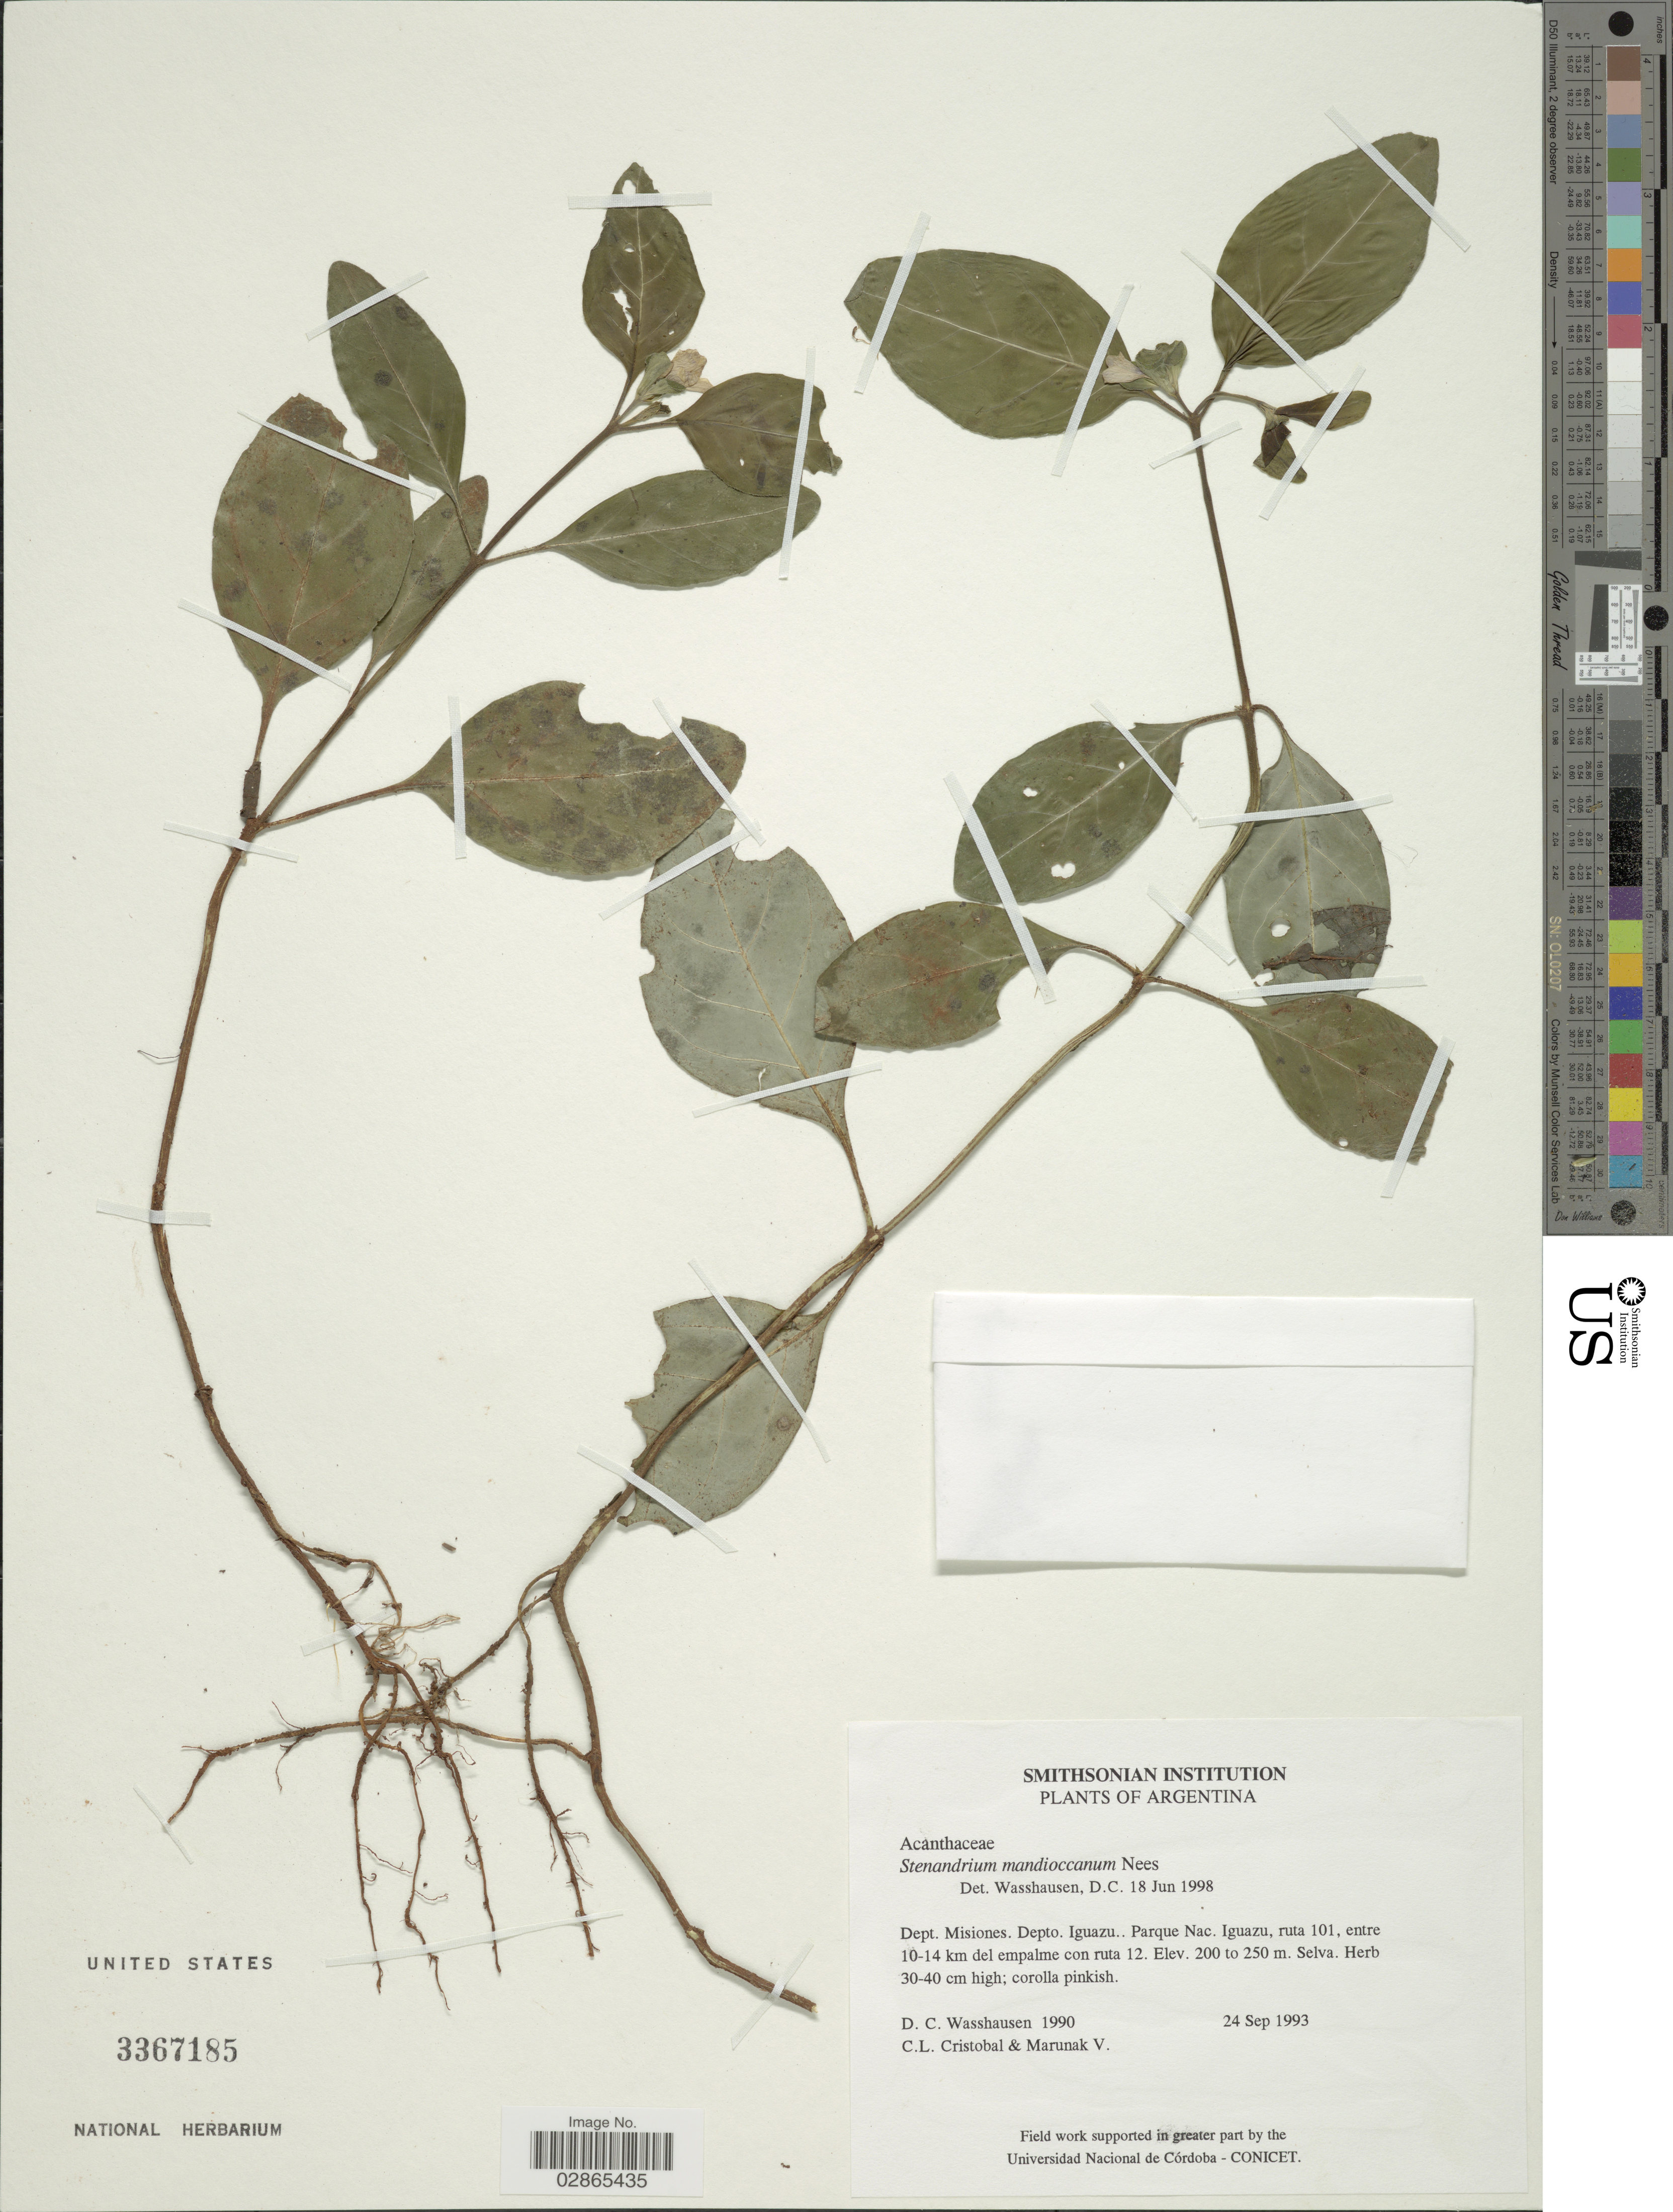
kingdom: Plantae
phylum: Tracheophyta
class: Magnoliopsida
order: Lamiales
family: Acanthaceae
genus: Stenandrium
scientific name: Stenandrium mandioccanum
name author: Nees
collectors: D. C. Wasshausen, C. Cristobal & V. Marunak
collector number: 1990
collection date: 1993-09-24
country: Argentina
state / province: Misiones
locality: Dept. Misiones. Depto. Iguaza. Parque Nac. Iguazu, ruta 101, entre 10-14 km del empalme con ruta 12.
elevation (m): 200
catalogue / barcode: US 3367185